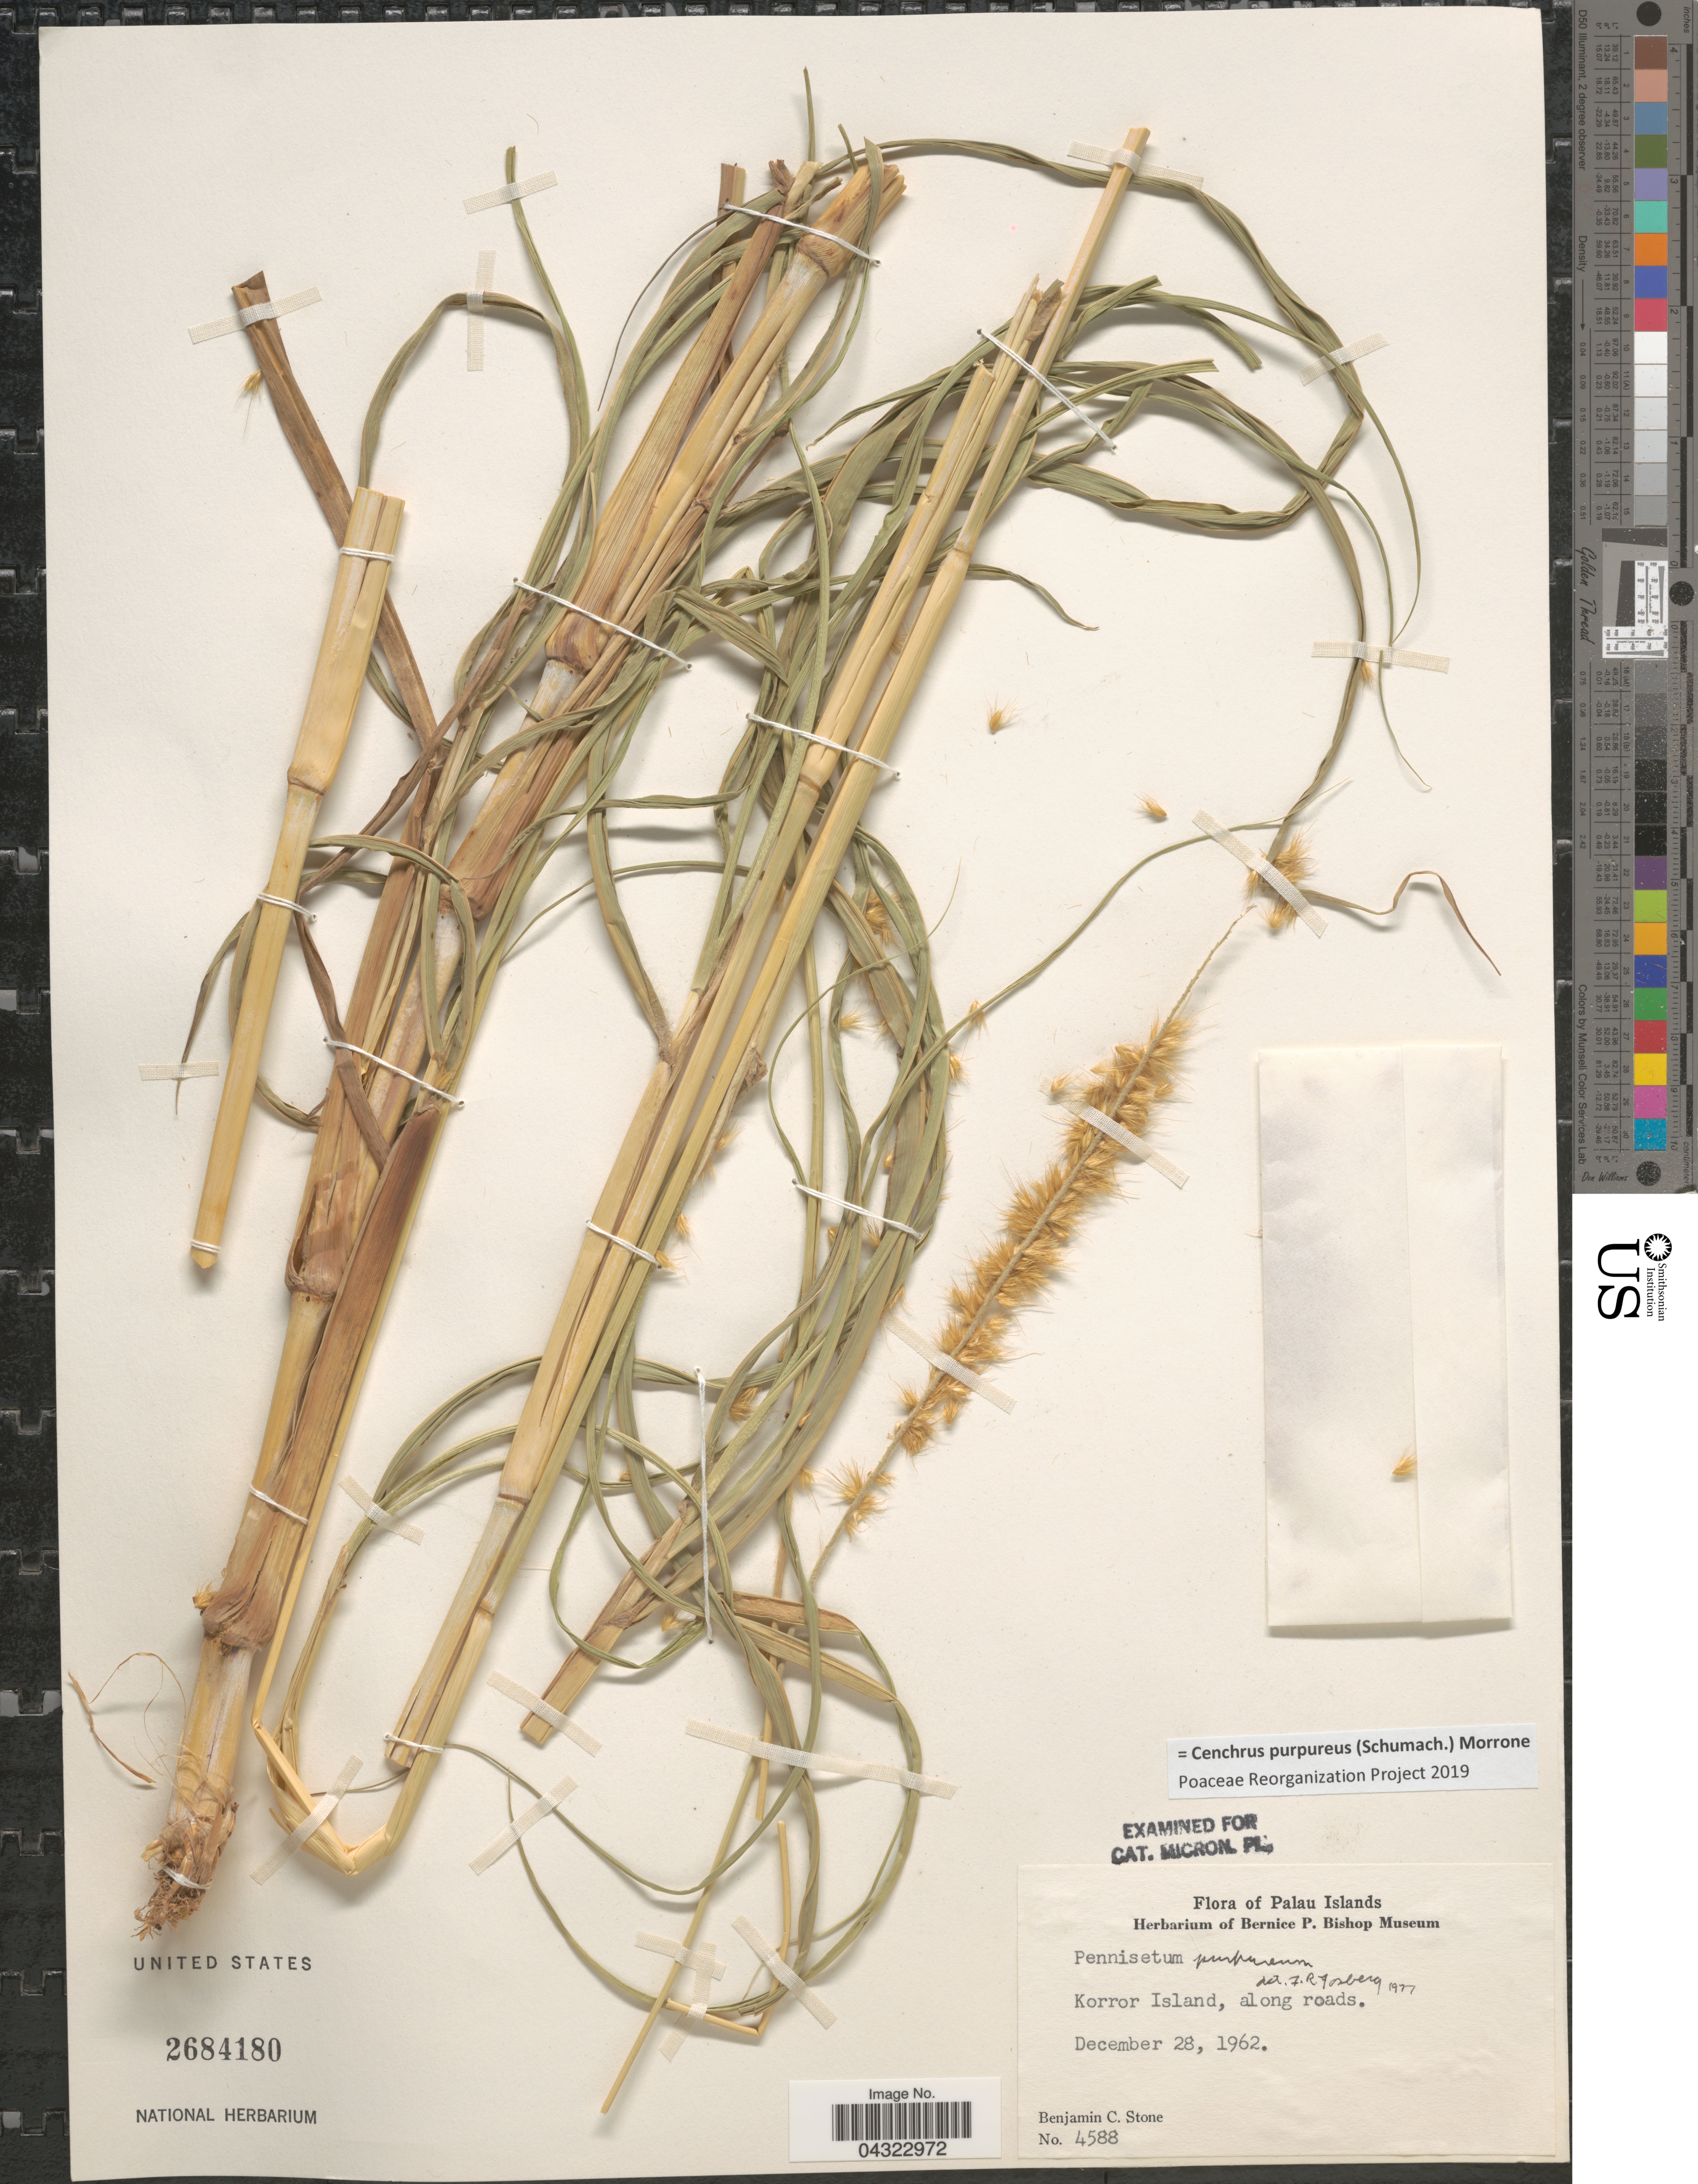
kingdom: Plantae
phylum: Tracheophyta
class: Liliopsida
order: Poales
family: Poaceae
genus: Cenchrus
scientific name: Cenchrus purpureus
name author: (Schumach.) Morrone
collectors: B. C. Stone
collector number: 4588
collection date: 1962-12-28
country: Palau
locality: Palau Islands. Korror Island, along roads.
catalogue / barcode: US 2684180